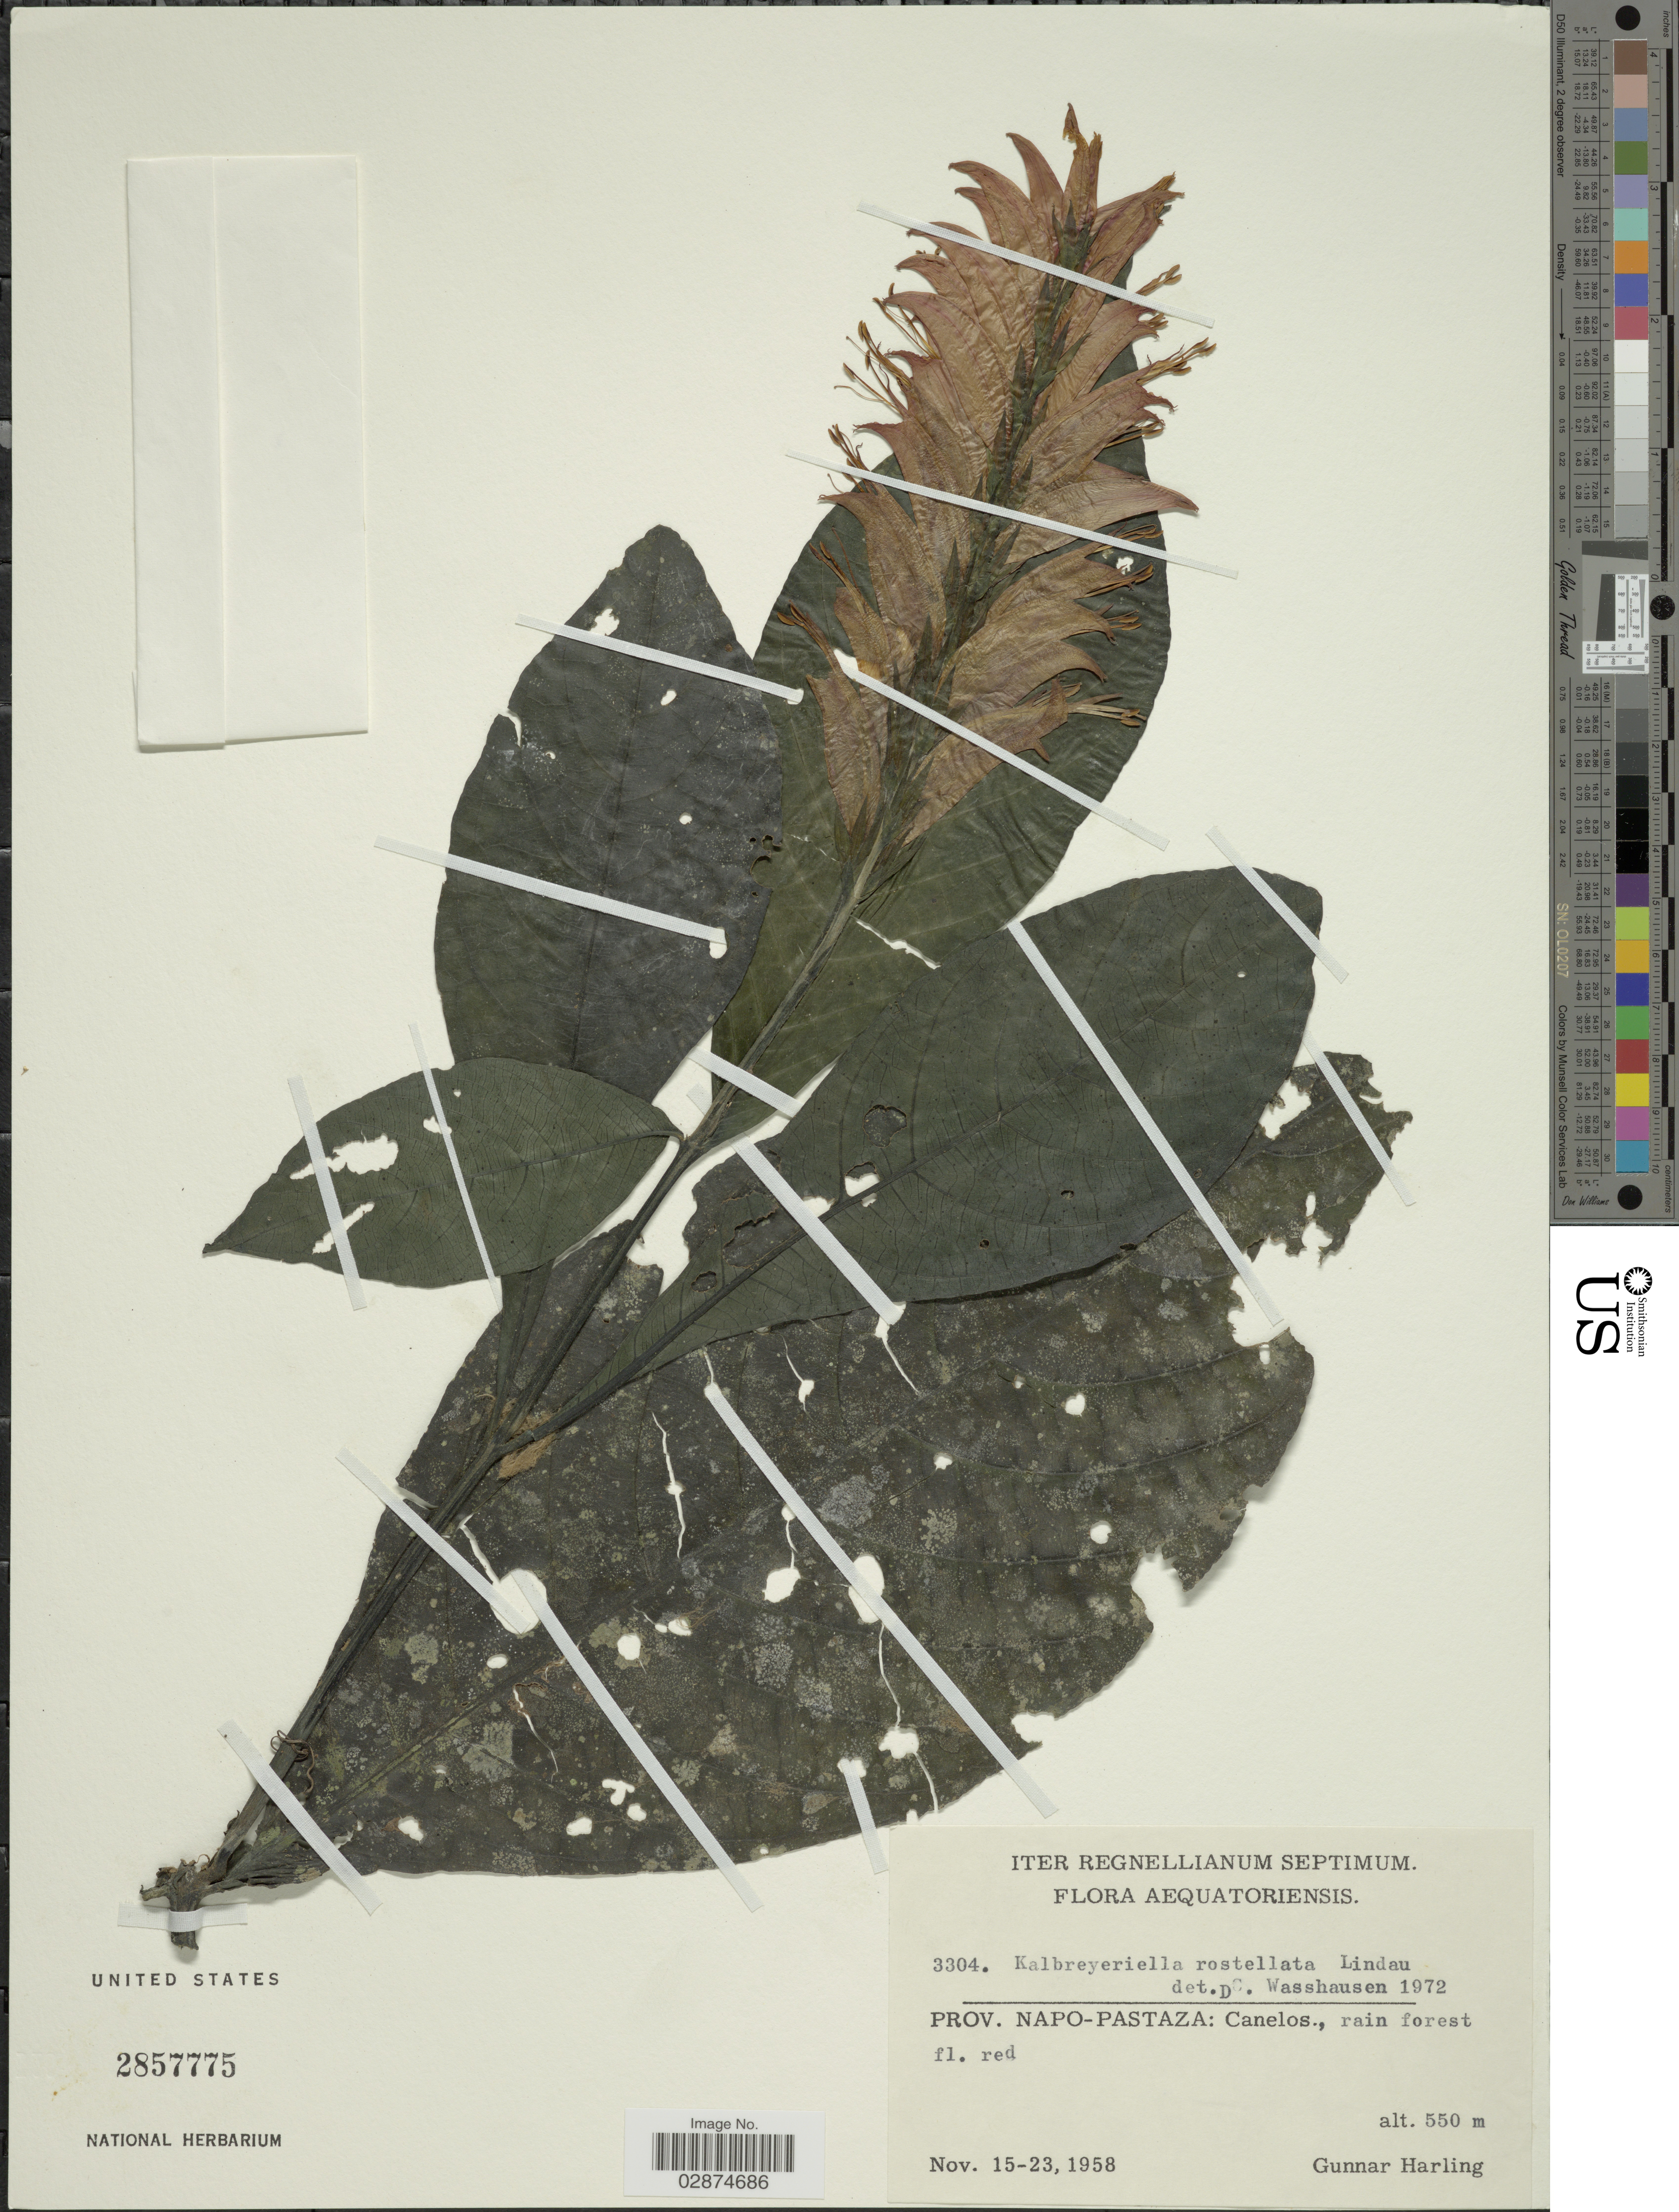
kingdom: Plantae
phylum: Tracheophyta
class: Magnoliopsida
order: Lamiales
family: Acanthaceae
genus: Kalbreyeriella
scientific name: Kalbreyeriella rostellata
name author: Lindau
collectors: G. Harling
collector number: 3304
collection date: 1958-11-15/1958-11-23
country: Ecuador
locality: Prov. Napo-Pastaza: Canelos.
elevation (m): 550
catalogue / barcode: US 2857775